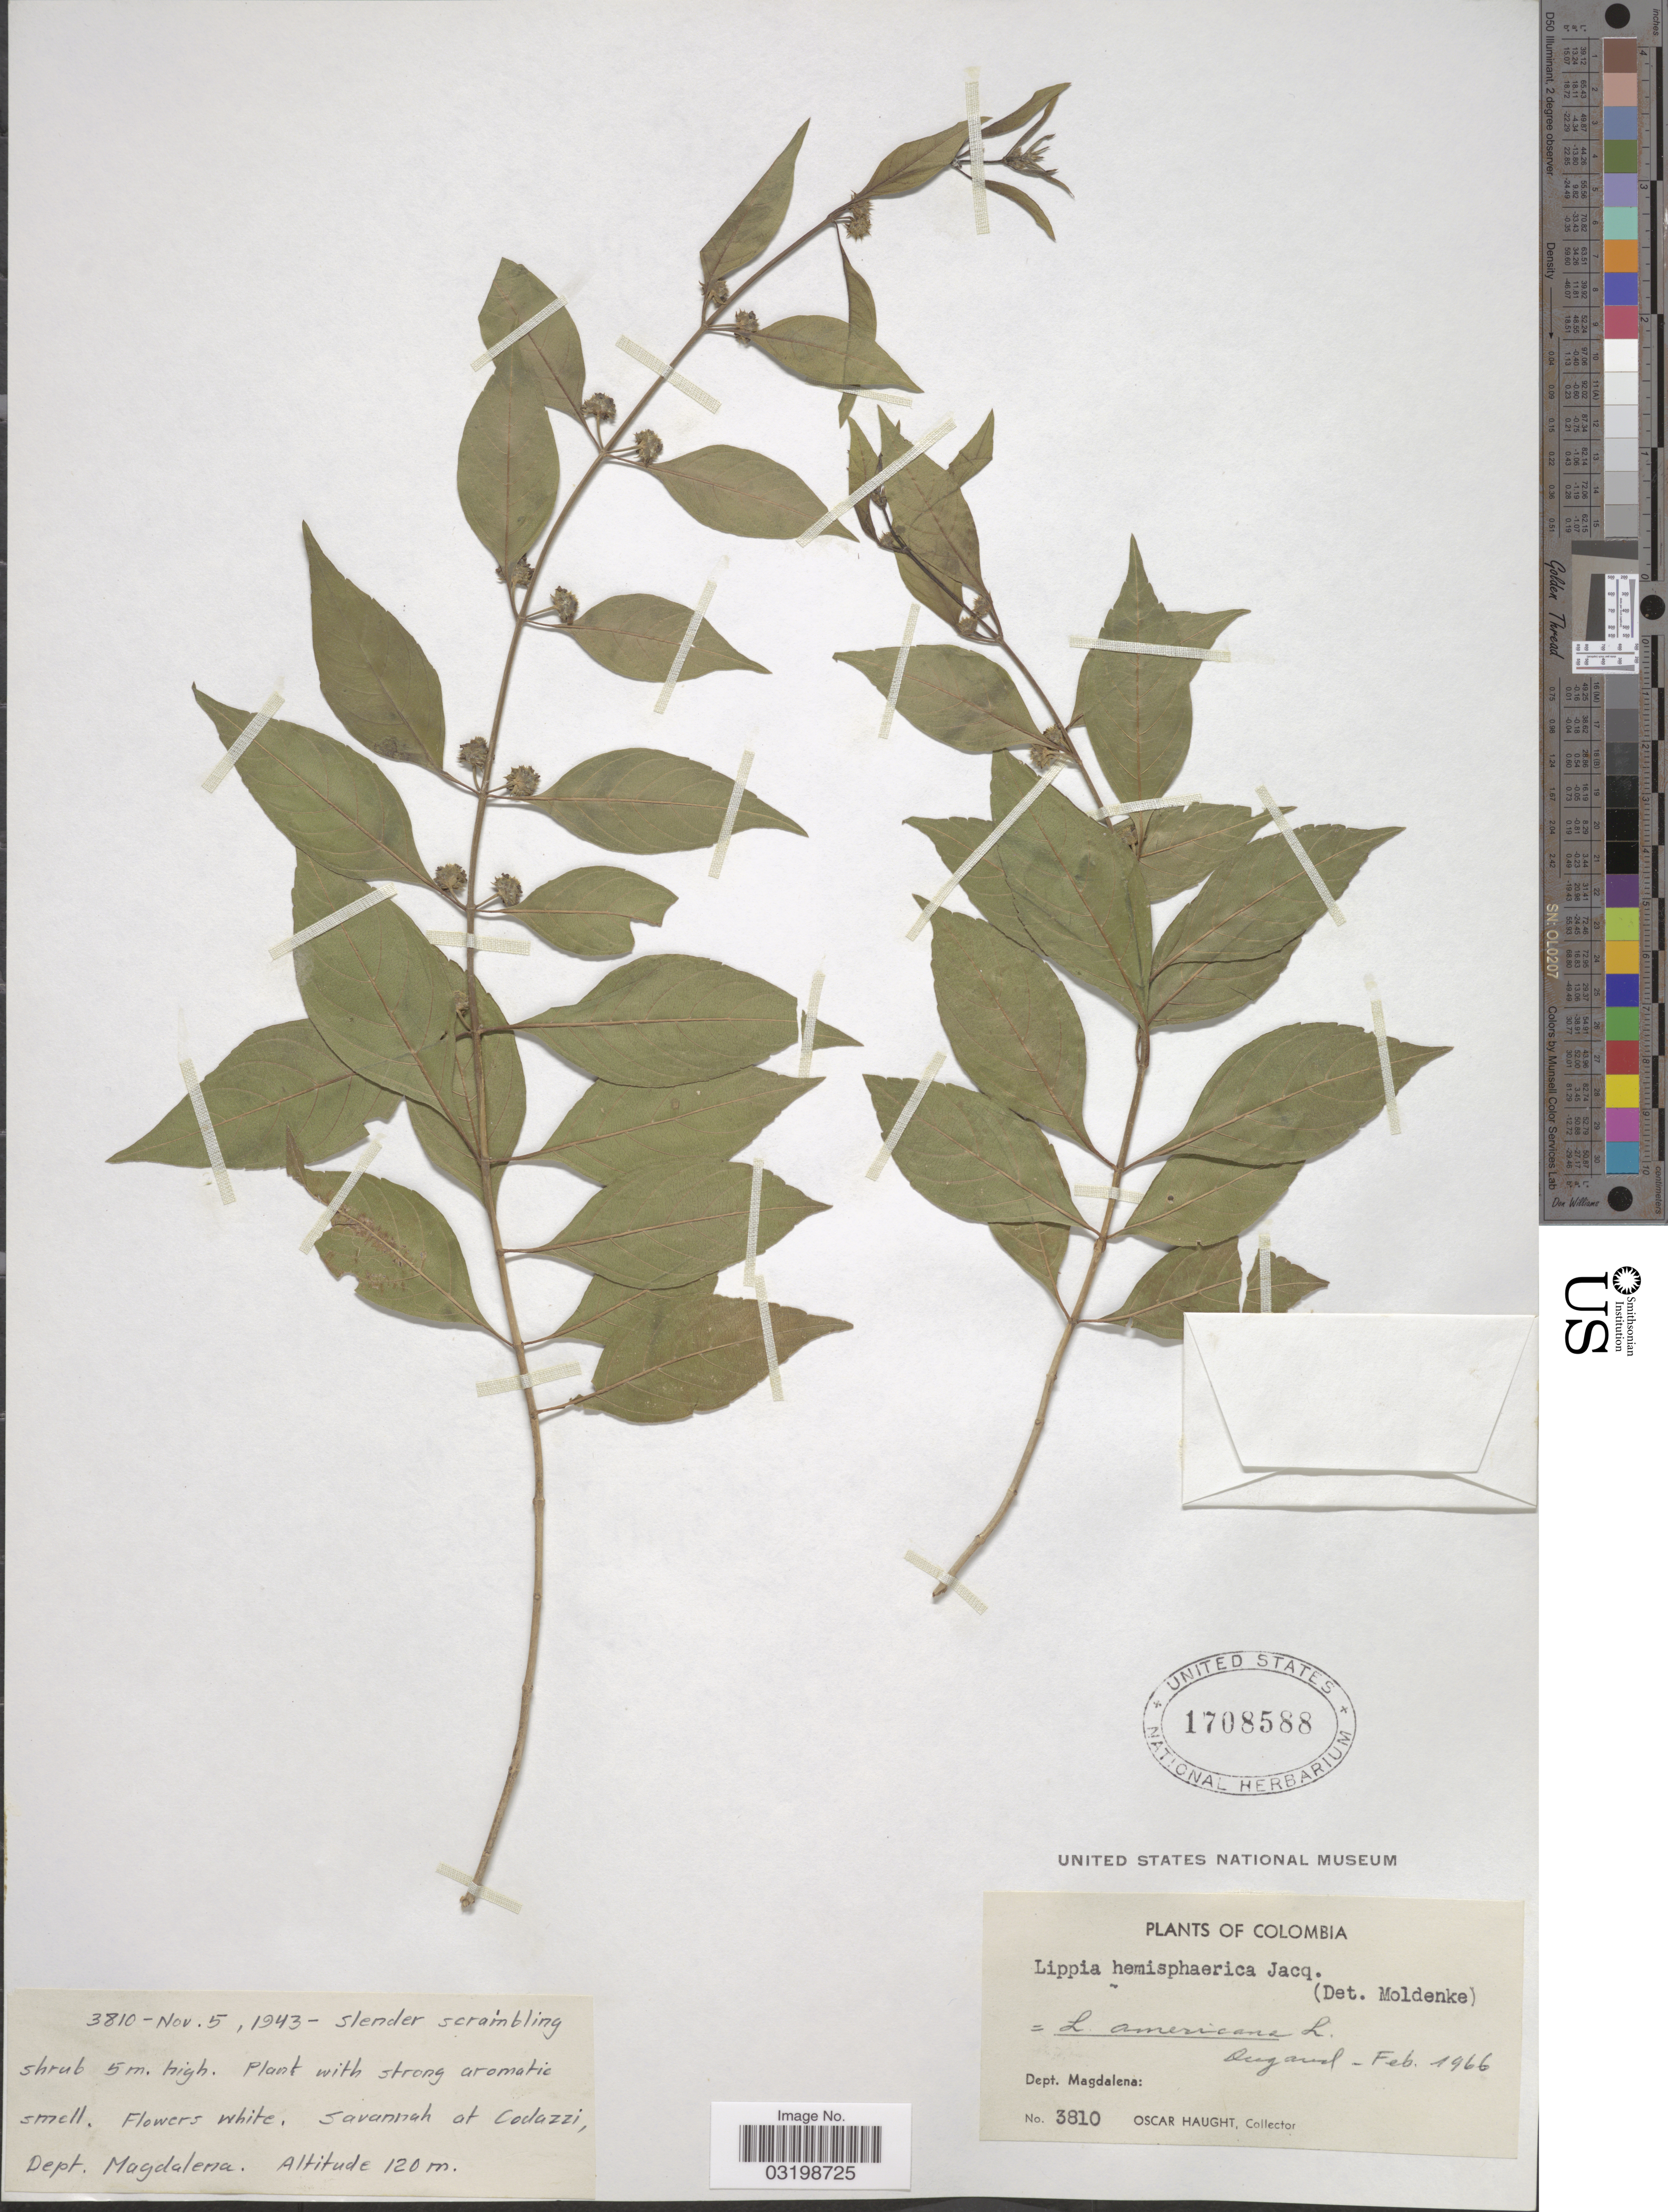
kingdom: Plantae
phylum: Tracheophyta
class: Magnoliopsida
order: Lamiales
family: Verbenaceae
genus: Lippia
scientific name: Lippia americana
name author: L.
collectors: O. L. Haught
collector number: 3810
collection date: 1943-11-05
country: Colombia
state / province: Magdalena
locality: Savannah of Codazzi, Dept. Magdalena.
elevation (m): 120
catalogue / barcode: US 1708588